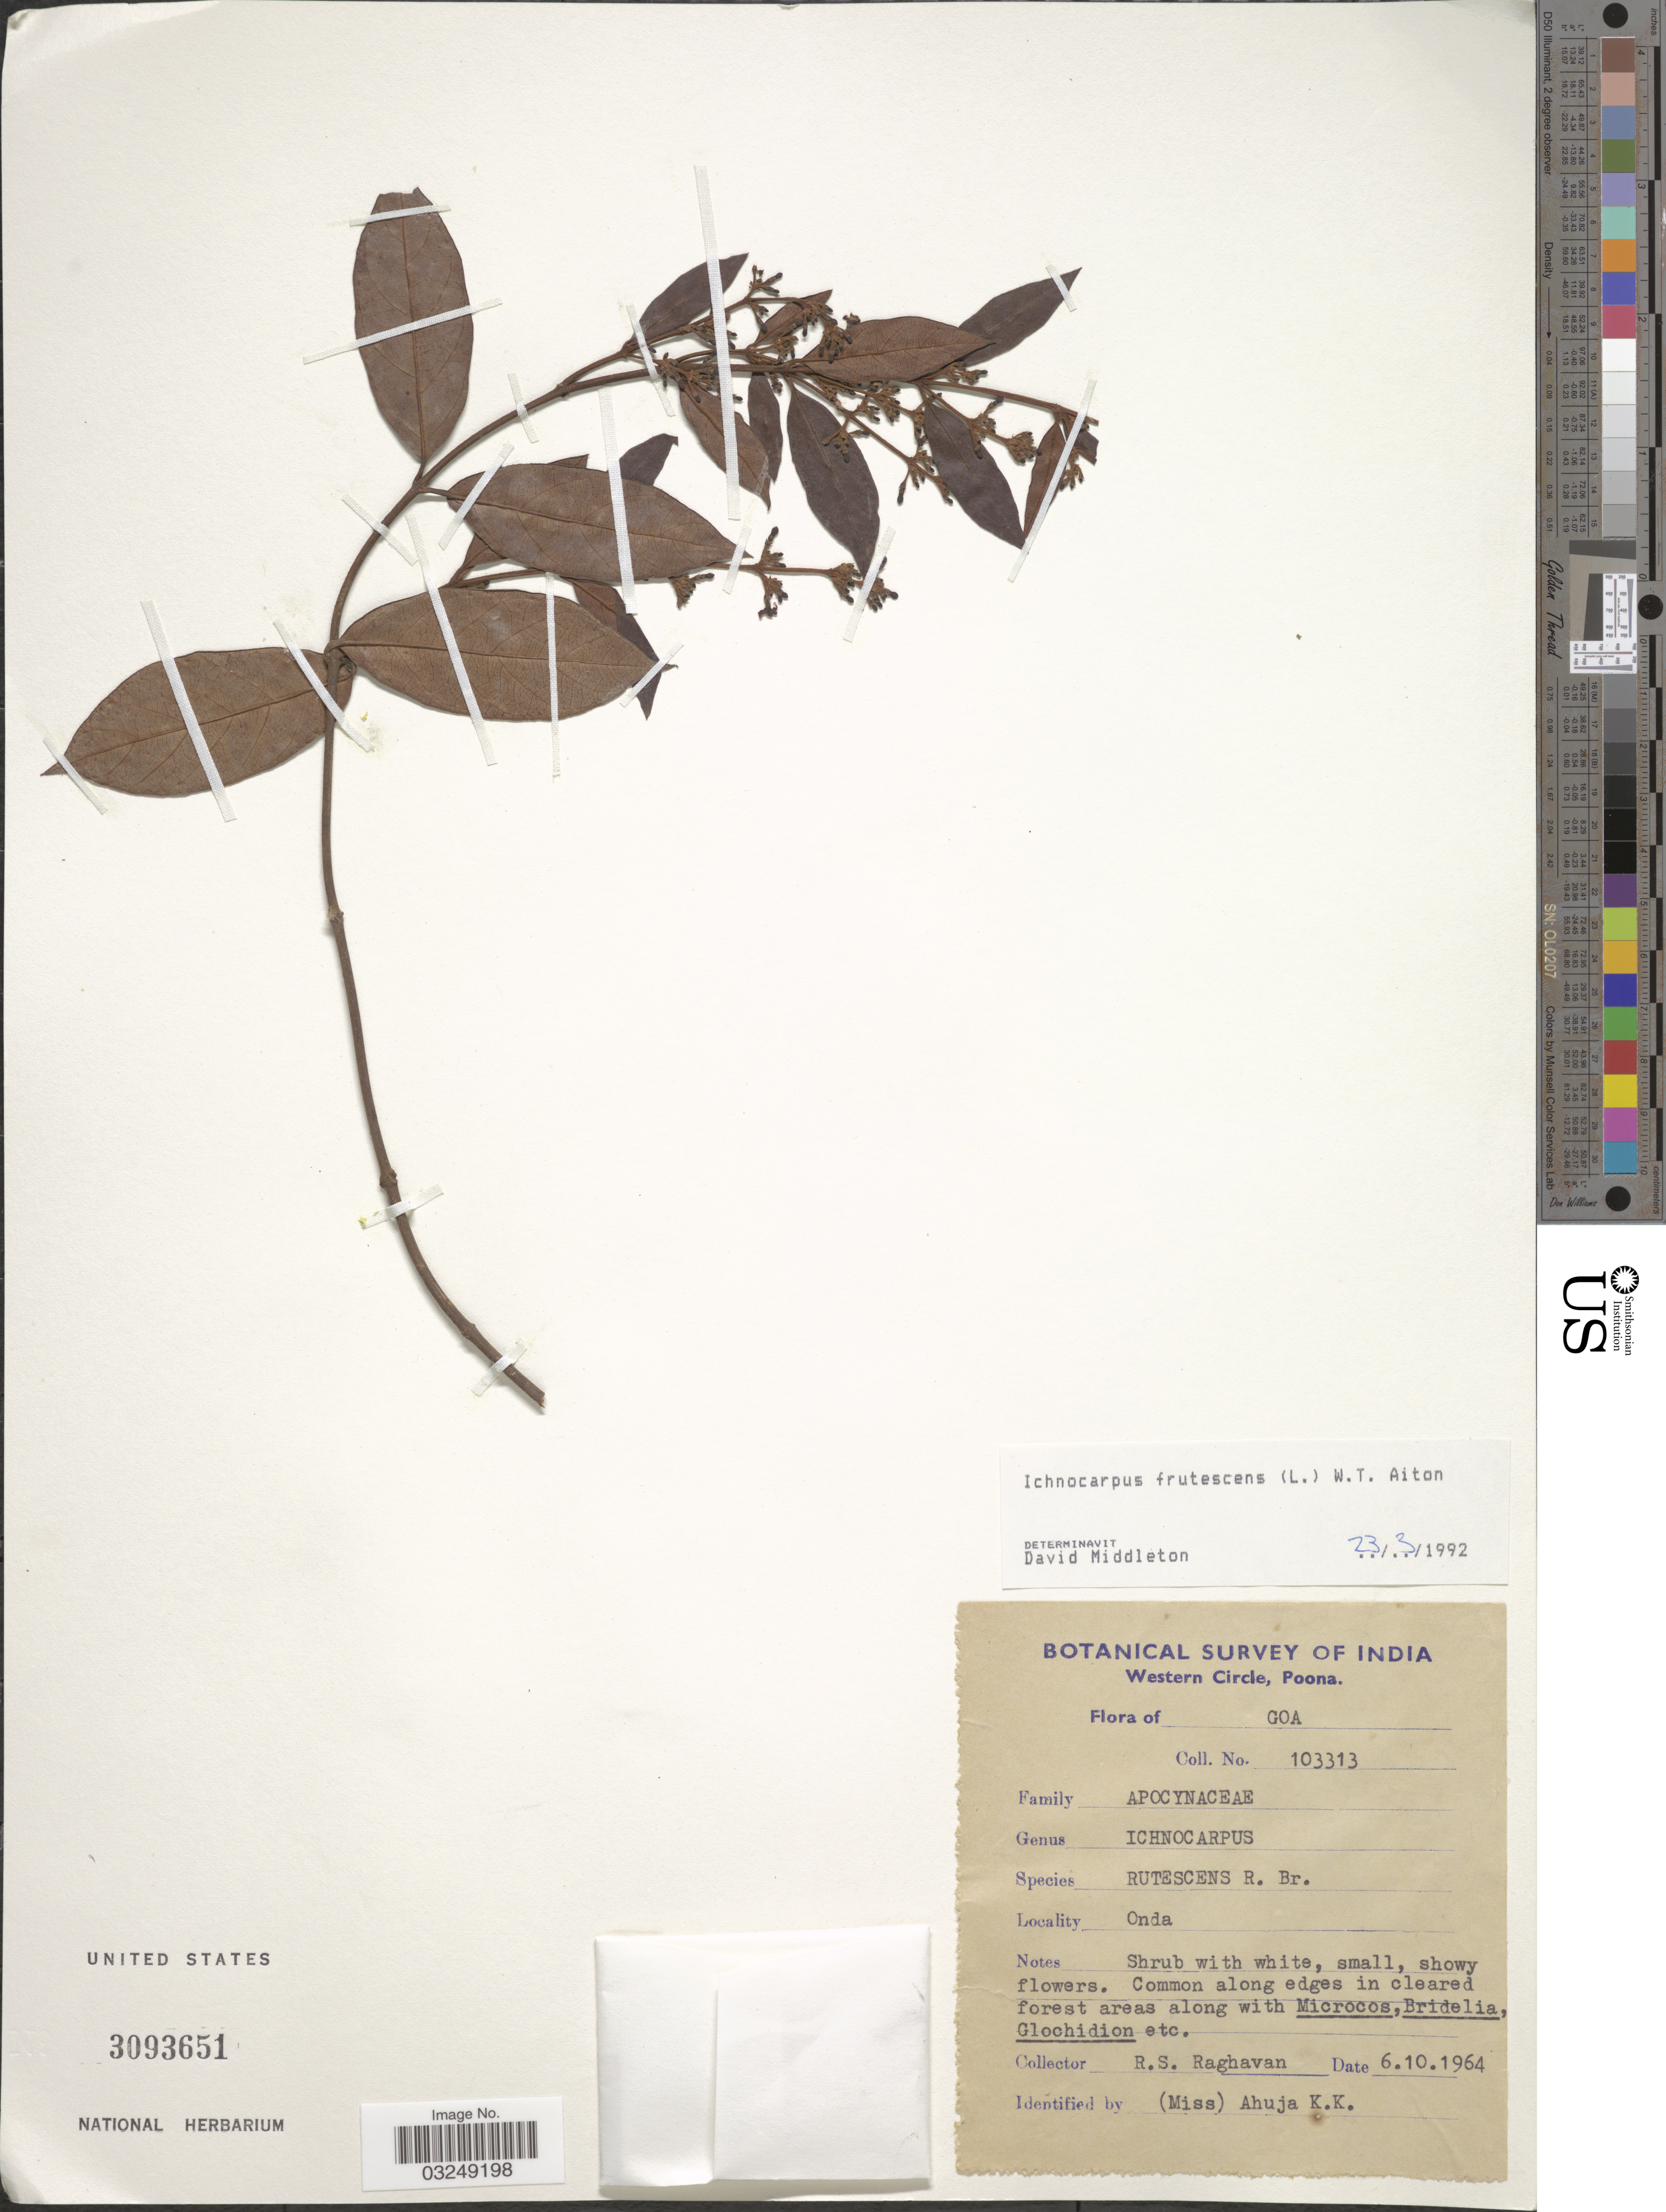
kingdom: Plantae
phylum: Tracheophyta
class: Magnoliopsida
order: Gentianales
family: Apocynaceae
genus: Ichnocarpus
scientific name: Ichnocarpus frutescens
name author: (L.) W.T. Aiton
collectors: R. Raghavan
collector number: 103313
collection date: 1964-10-06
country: India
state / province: Goa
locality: Western Circle. Onda.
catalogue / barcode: US 3093651